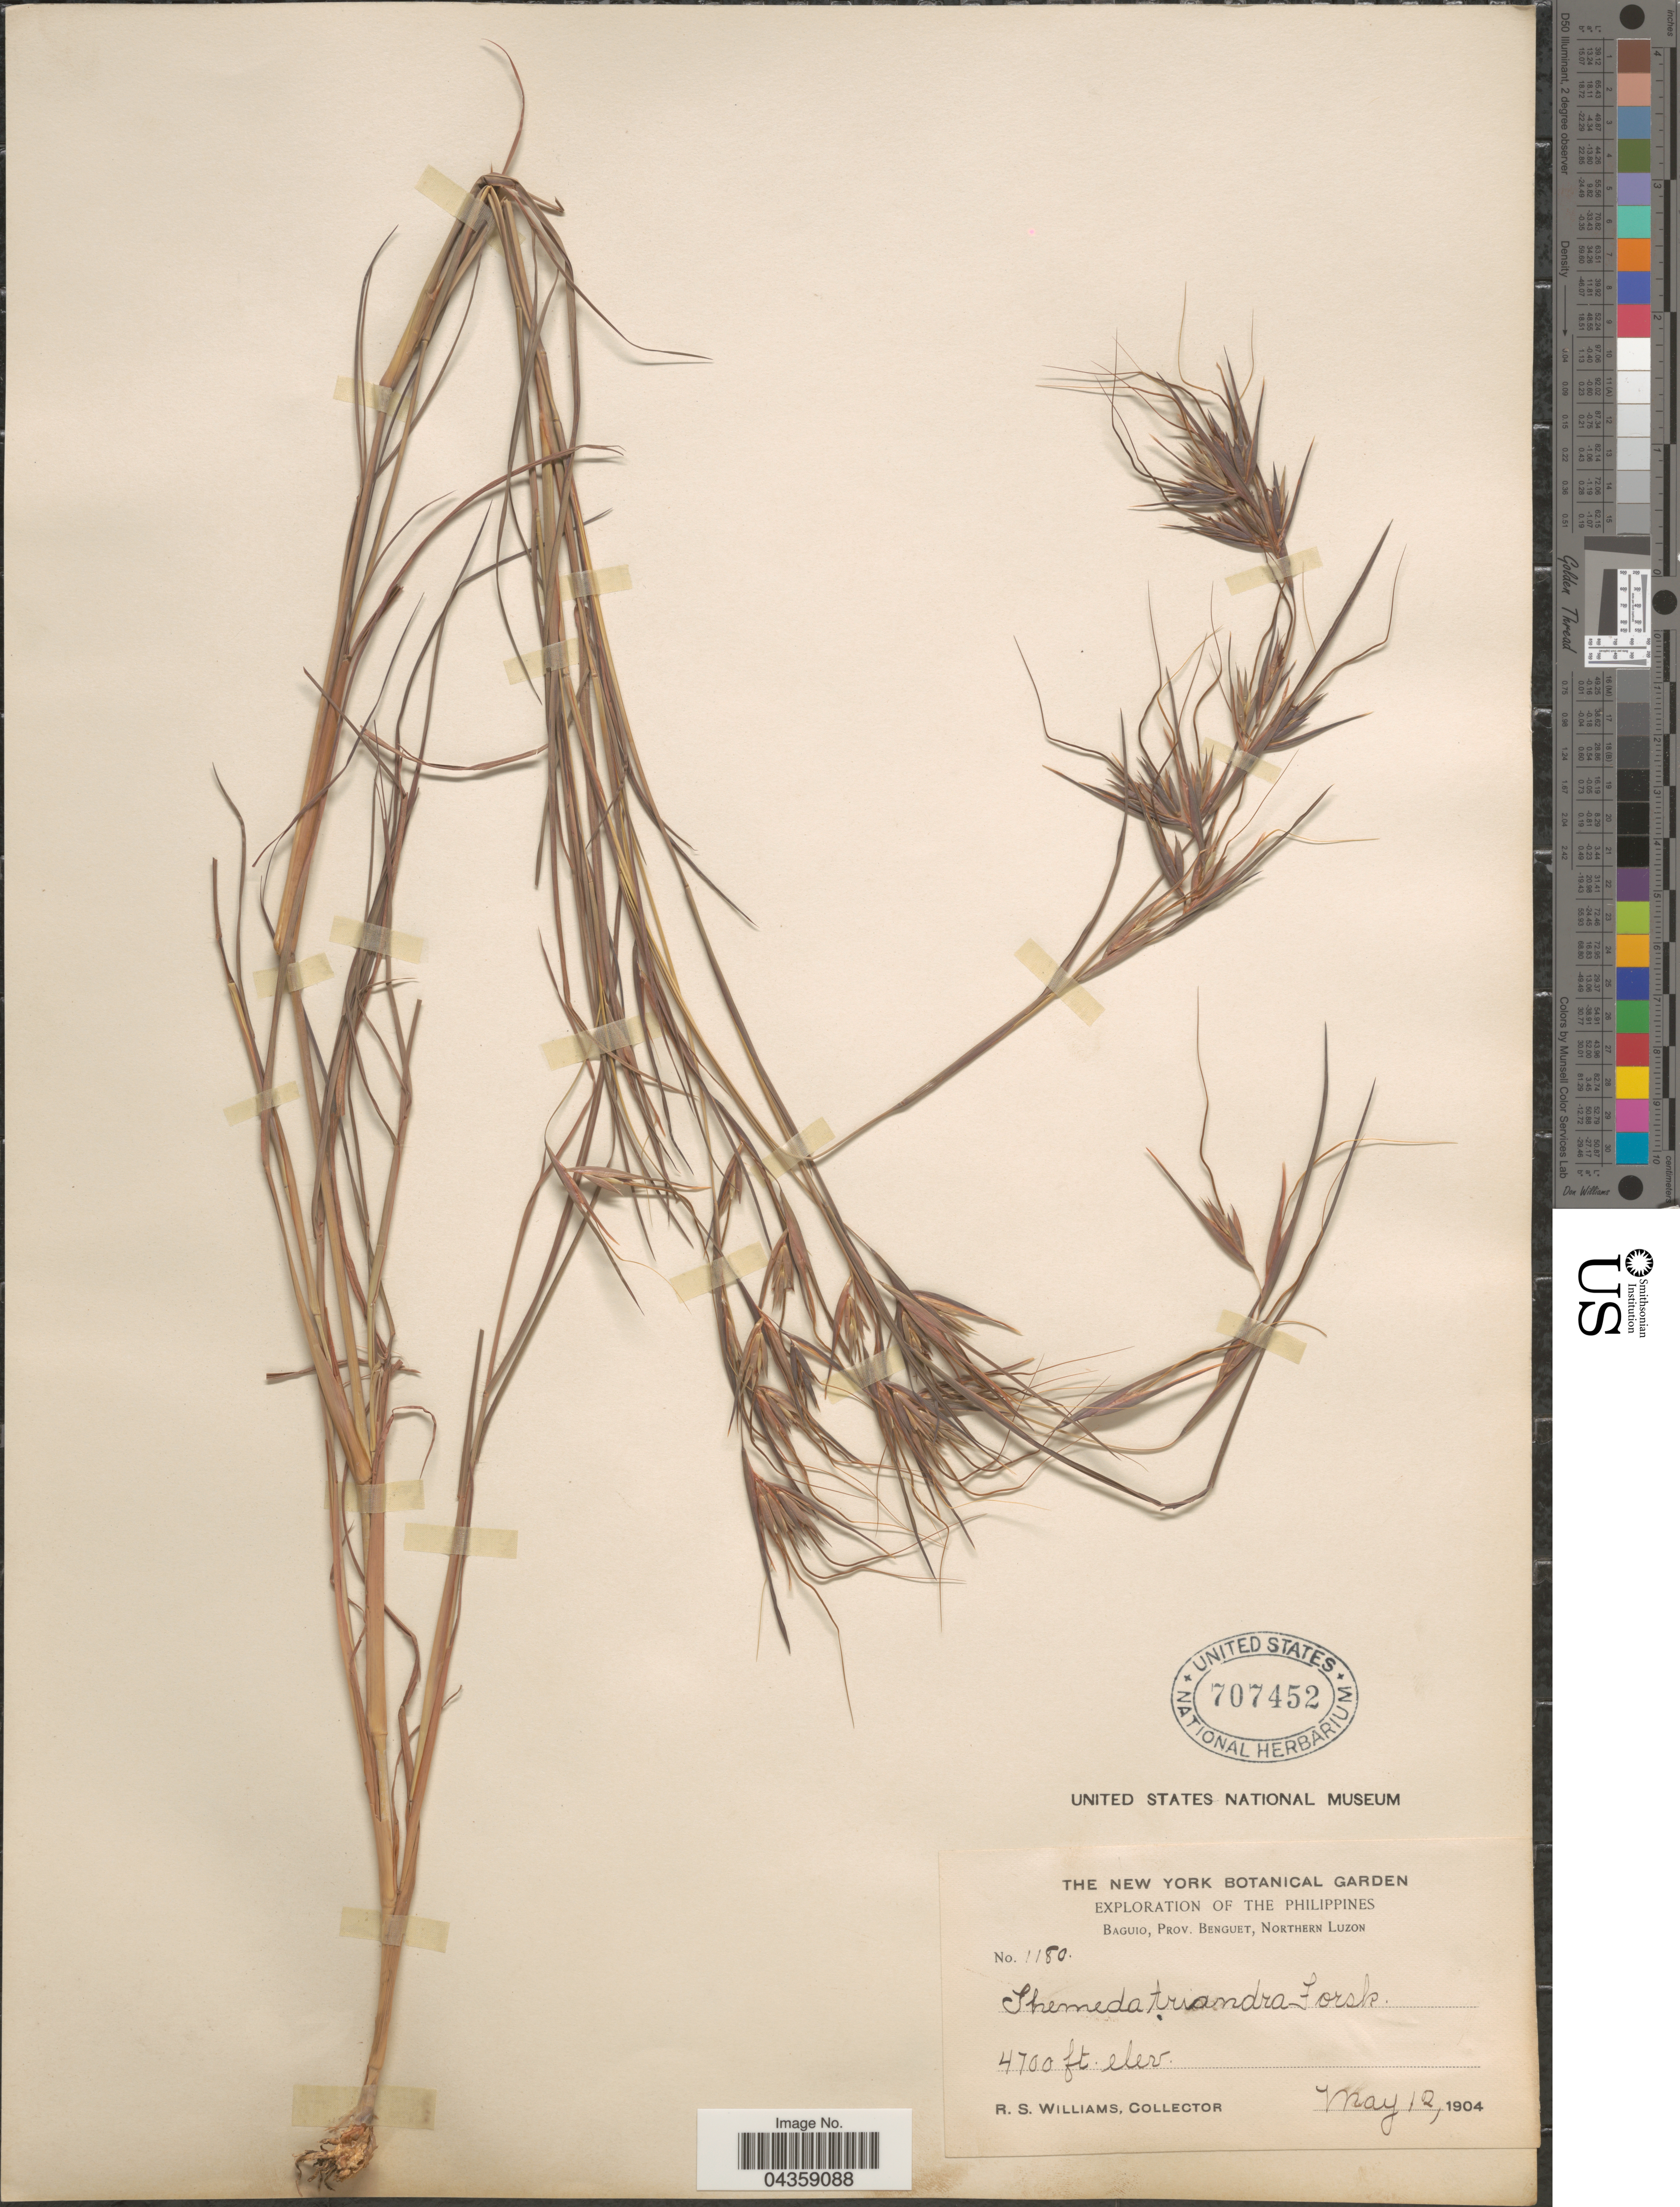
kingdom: Plantae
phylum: Tracheophyta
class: Liliopsida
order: Poales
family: Poaceae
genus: Themeda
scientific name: Themeda triandra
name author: Forssk.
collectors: R. S. Williams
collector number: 1180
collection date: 1904-05-12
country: Philippines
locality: Exploration of the Philippines. Baguio, Prov. Benguet, Northern Luzon.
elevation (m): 1433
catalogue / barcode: US 707452